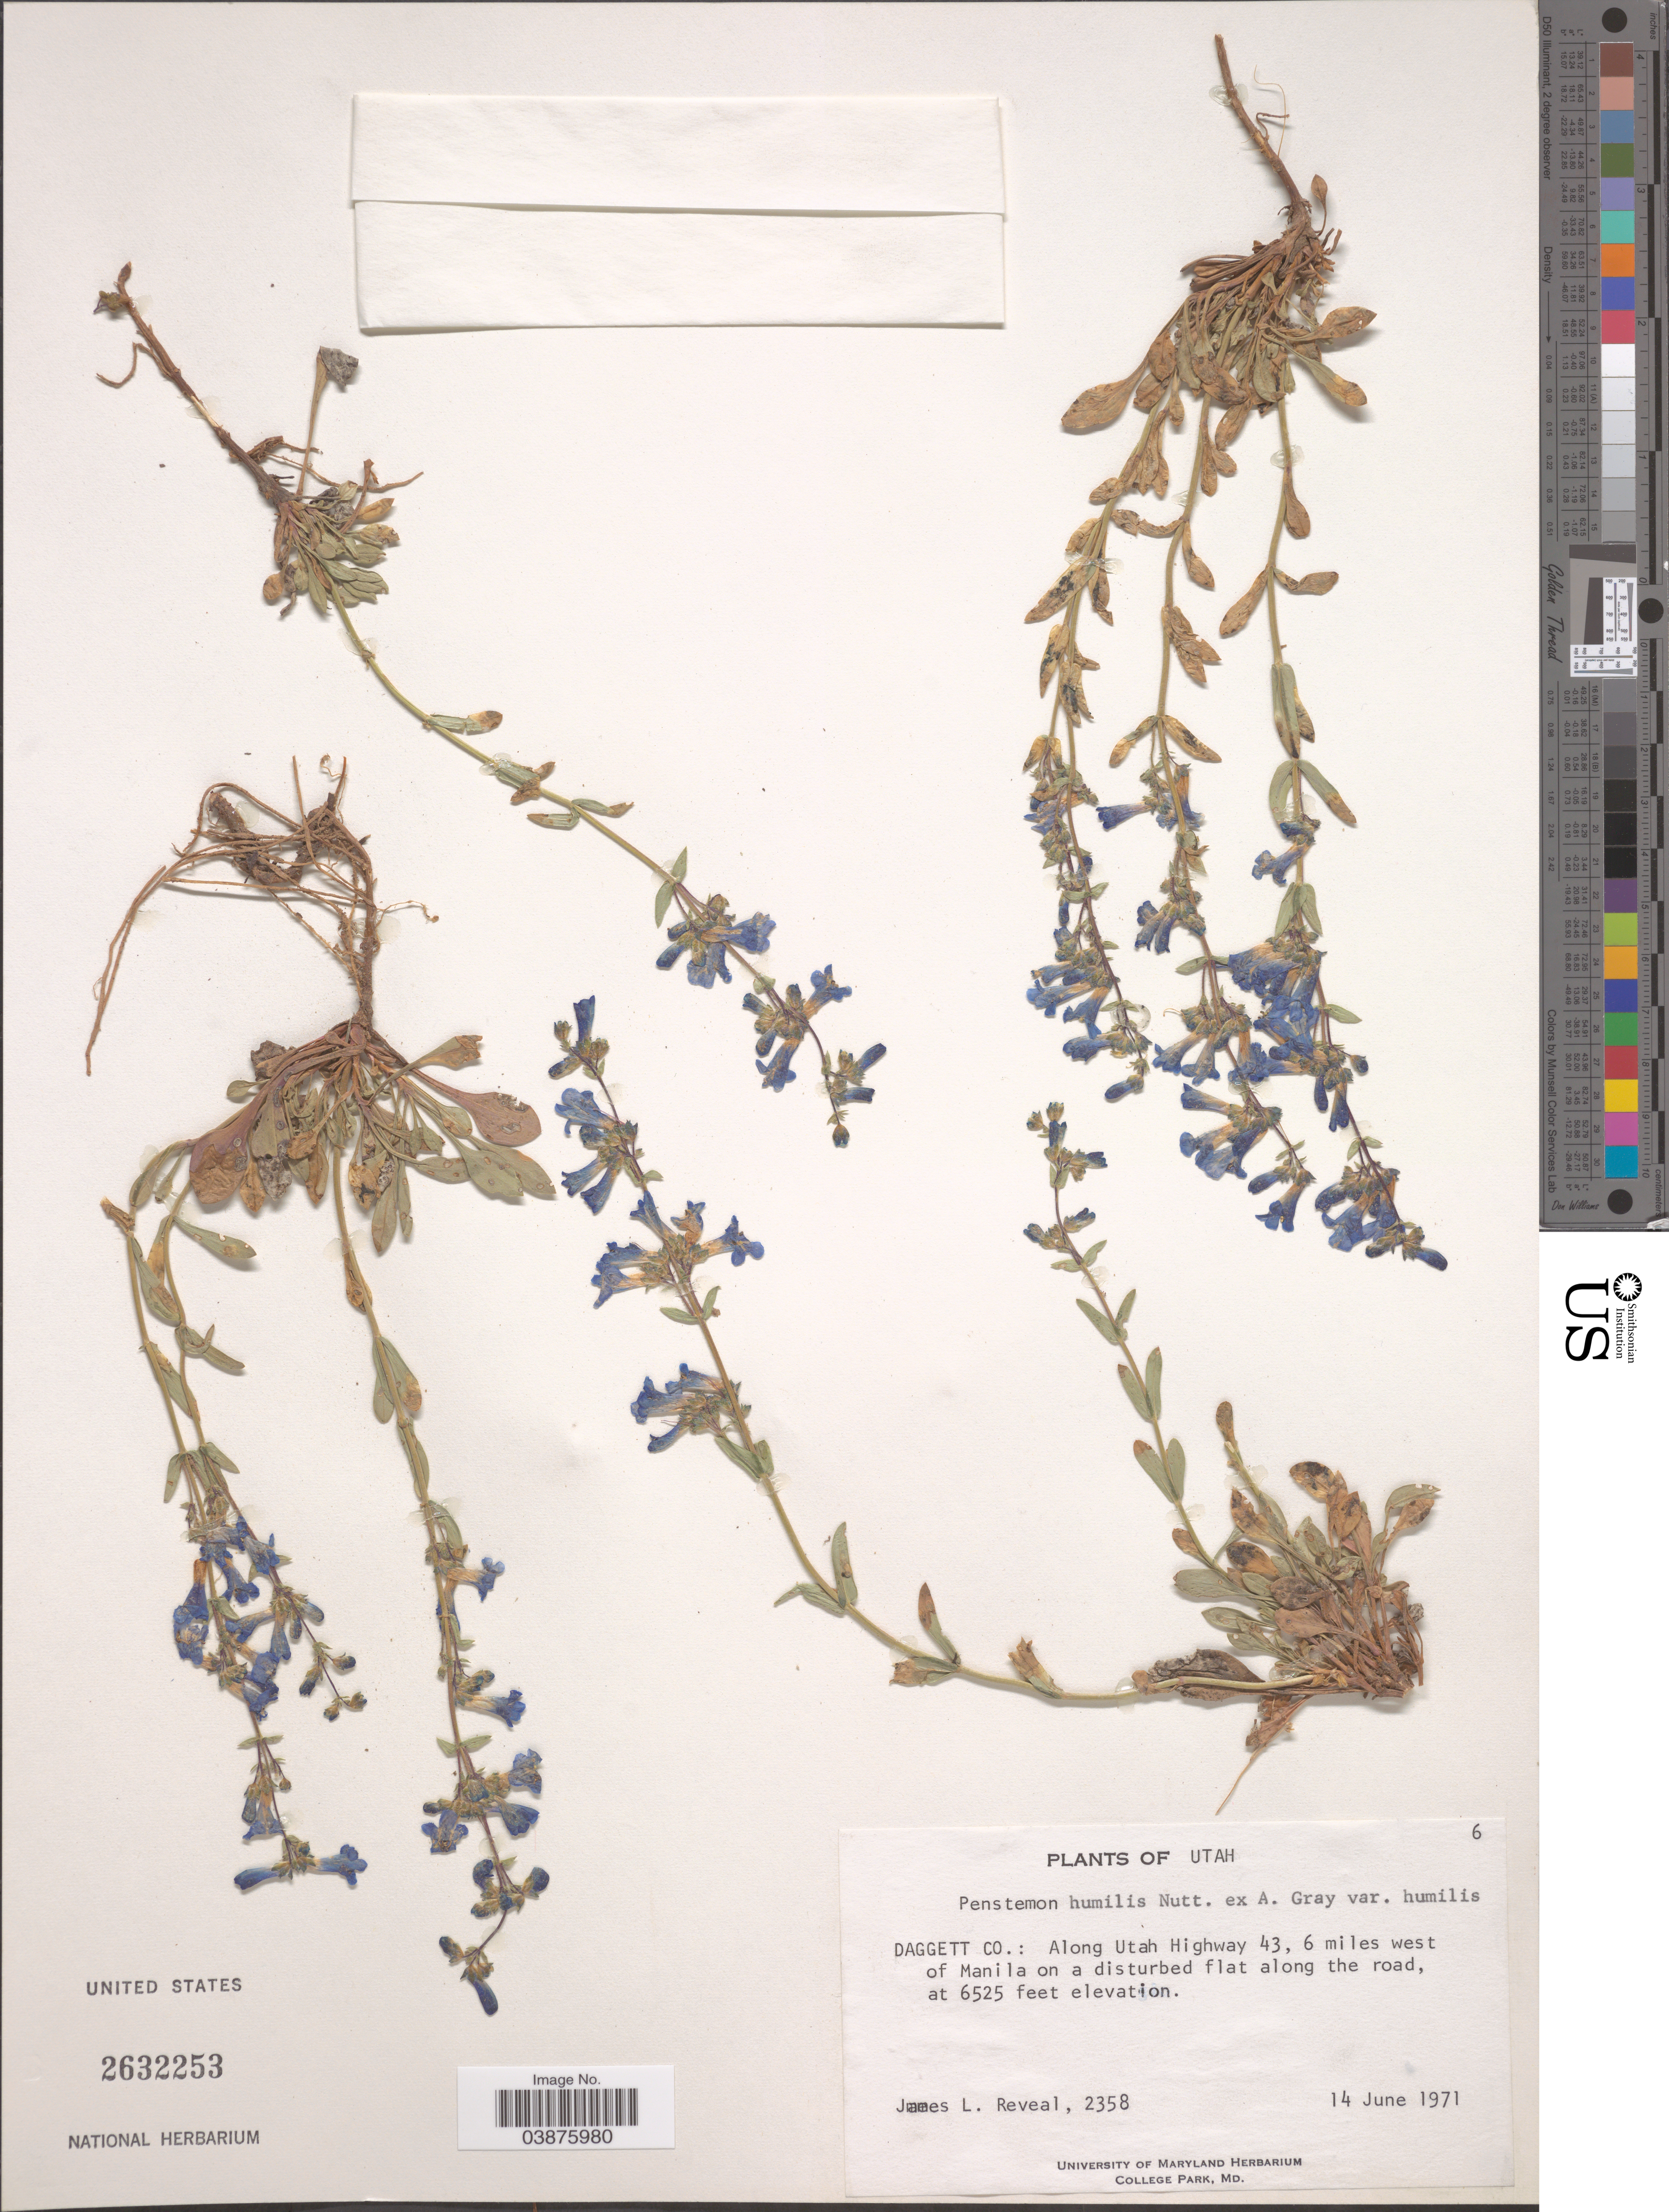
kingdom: Plantae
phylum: Tracheophyta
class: Magnoliopsida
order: Lamiales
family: Plantaginaceae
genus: Penstemon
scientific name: Penstemon humilis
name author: Nutt. ex A. Gray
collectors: J. L. Reveal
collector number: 2358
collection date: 1971-06-14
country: United States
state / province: Utah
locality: Daggett Co.: Along Utah Highway 43,6 miles west of Manila on a disturbed flat along the road.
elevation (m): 1989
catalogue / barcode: US 2632253